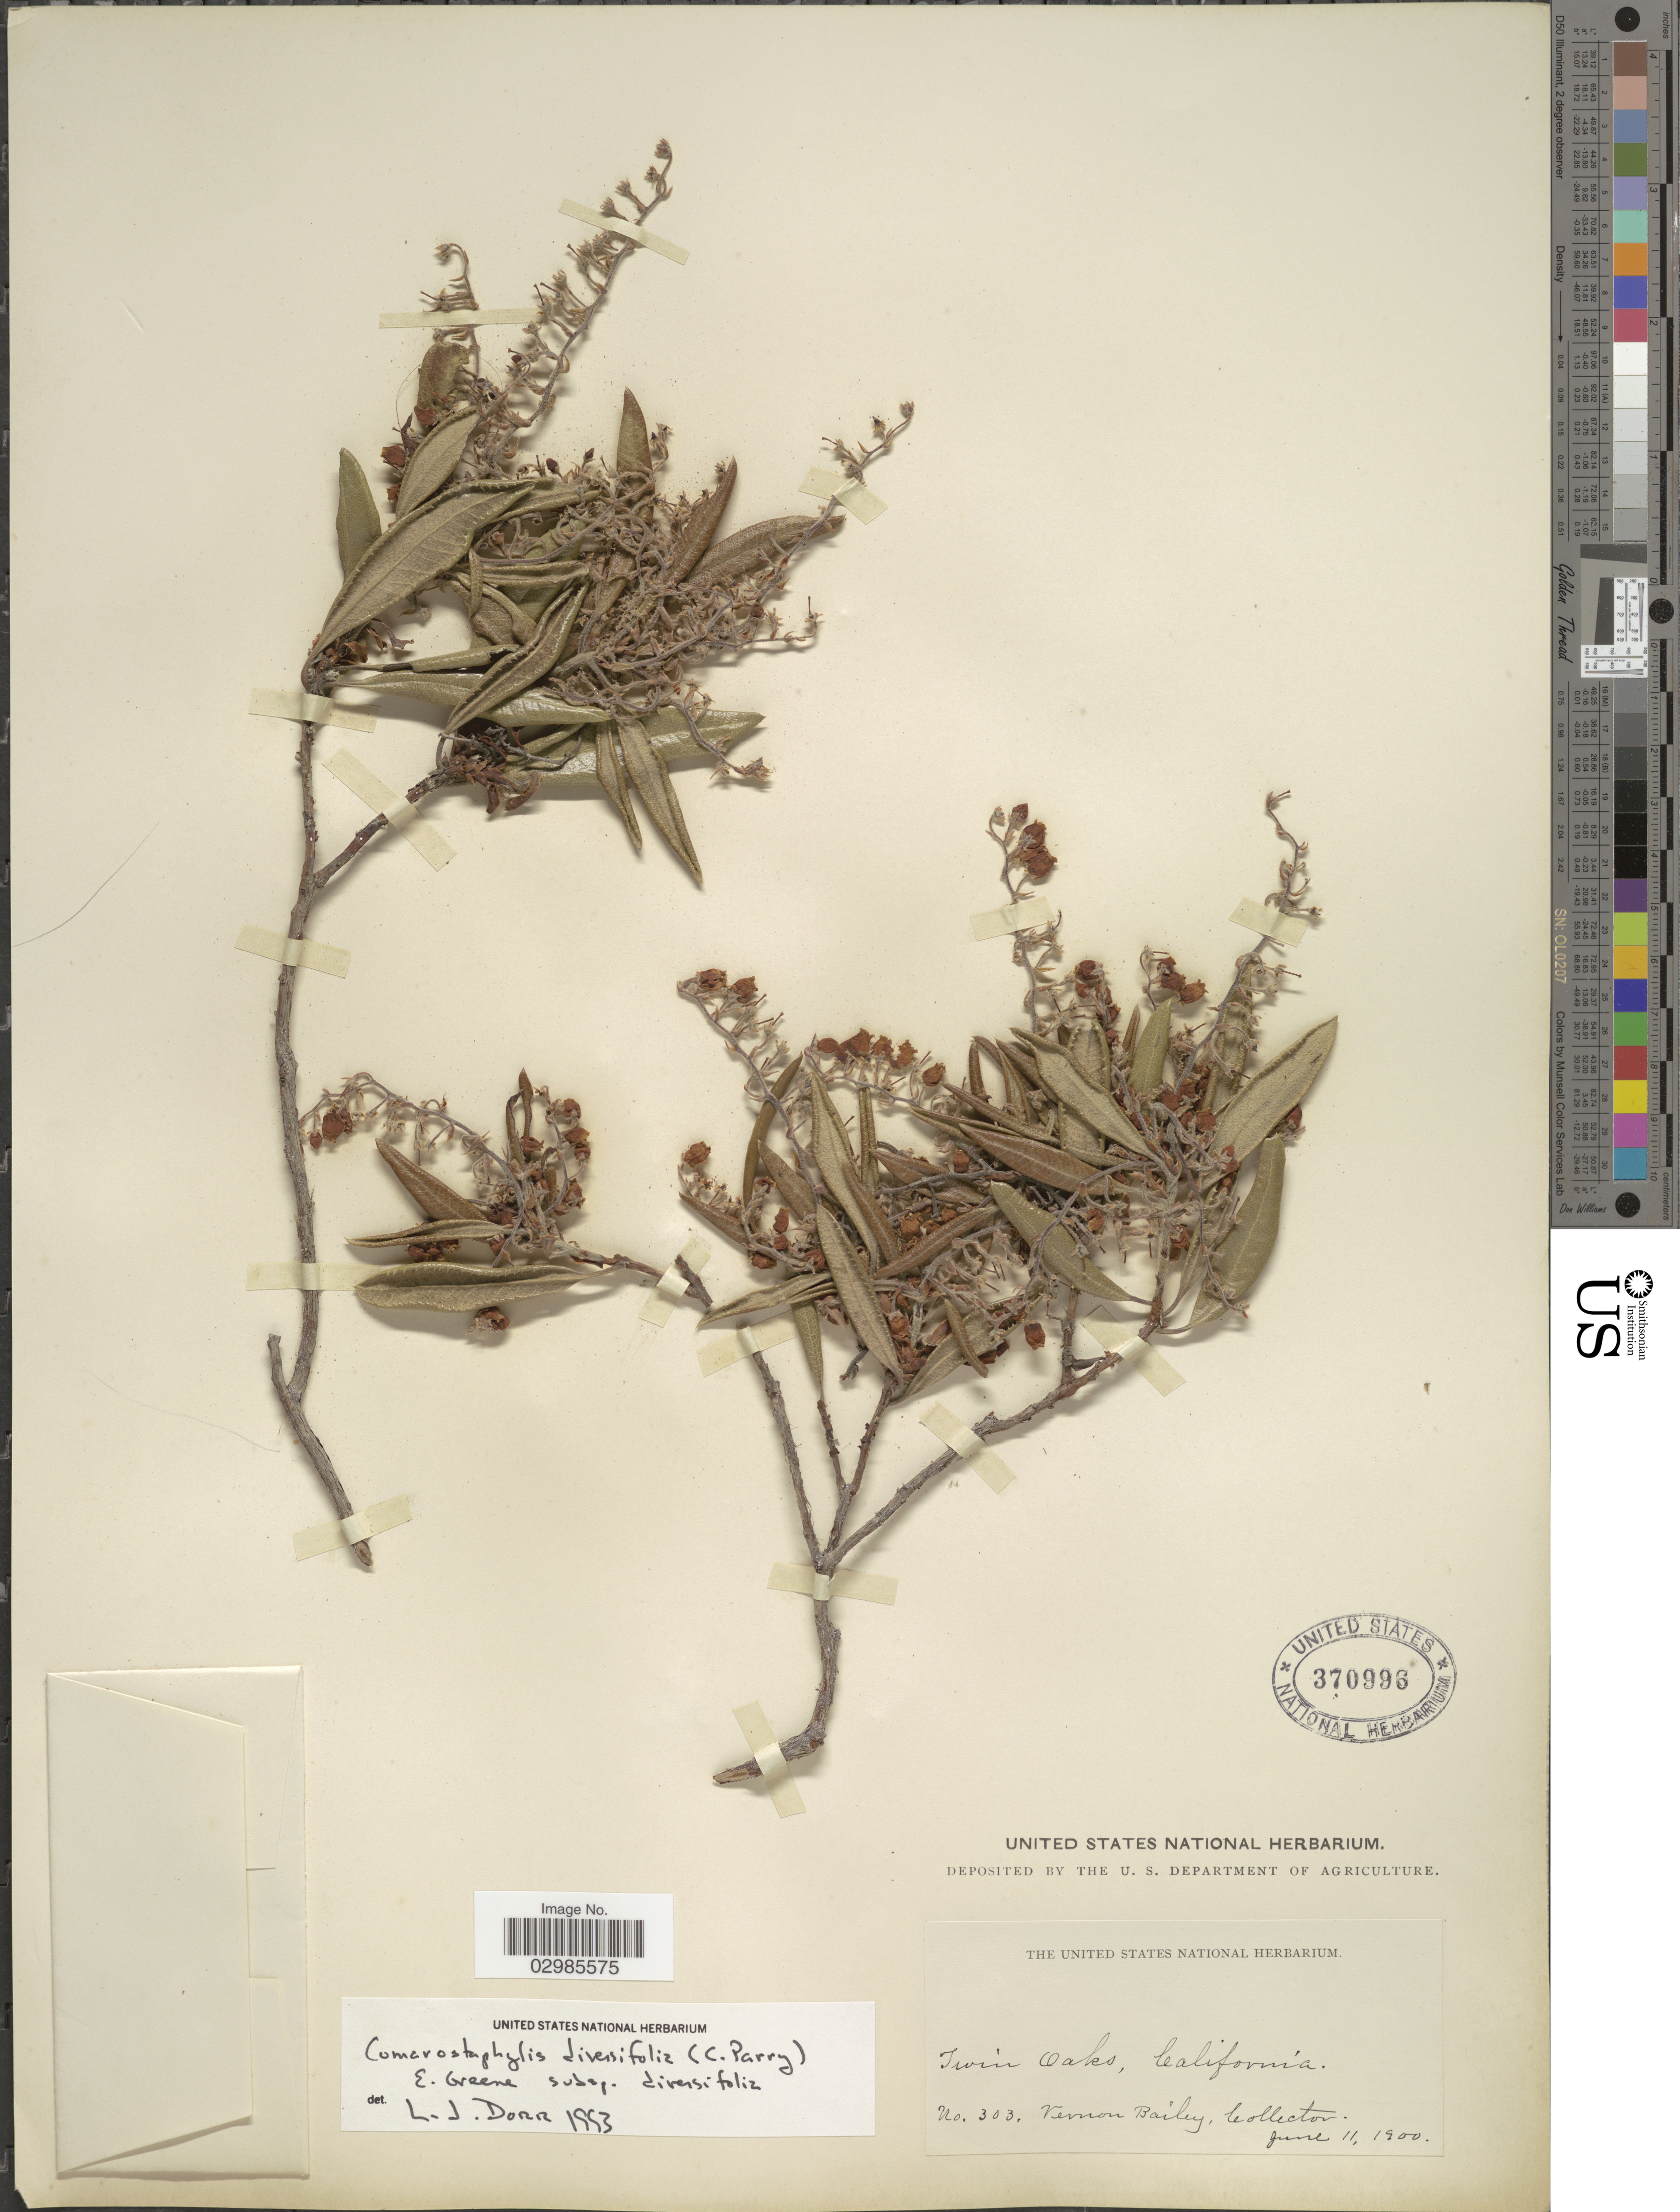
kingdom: Plantae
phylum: Tracheophyta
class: Magnoliopsida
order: Ericales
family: Ericaceae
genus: Comarostaphylis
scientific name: Comarostaphylis diversifolia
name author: (Parry) Greene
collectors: V. O. Bailey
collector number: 303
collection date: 1900-06-11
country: United States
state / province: California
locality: Twin Oaks, California.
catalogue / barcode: US 370996